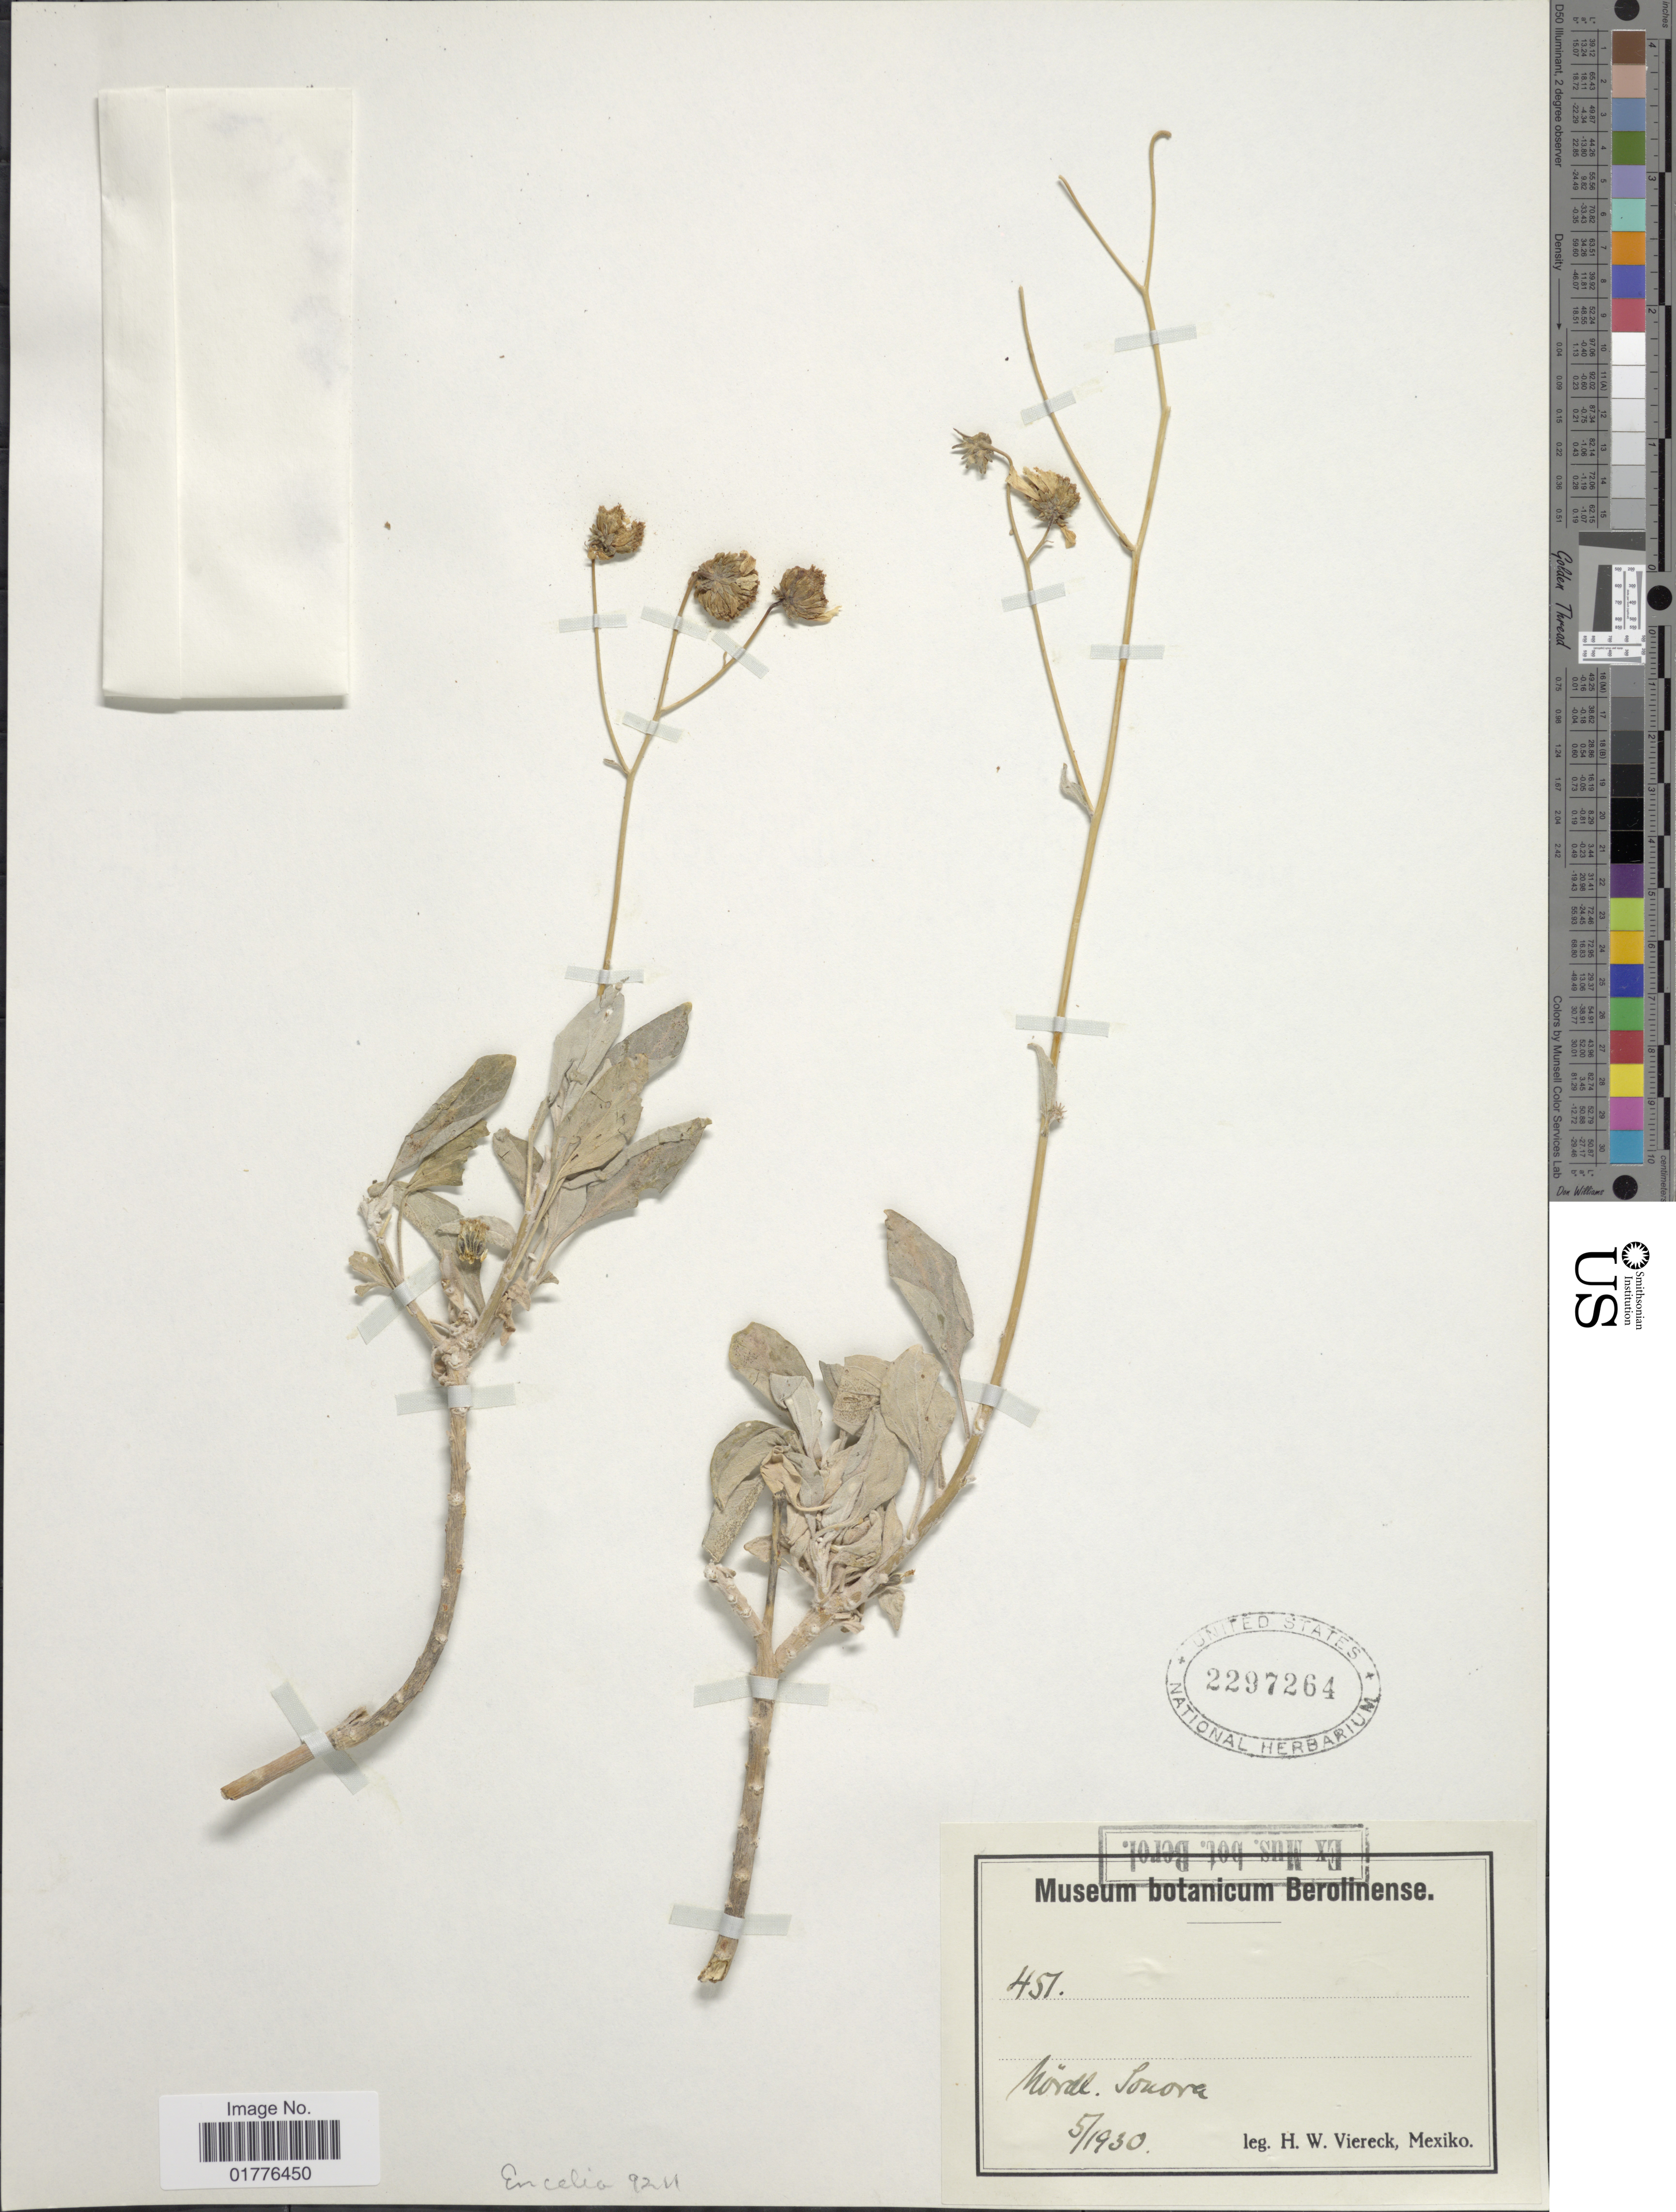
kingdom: Plantae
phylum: Tracheophyta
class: Magnoliopsida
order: Asterales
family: Asteraceae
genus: Encelia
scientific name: Encelia sp.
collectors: H. W. Viereck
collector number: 451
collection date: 1930-05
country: Mexico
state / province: Sonora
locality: Nordl. Sonora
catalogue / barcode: US 2297264